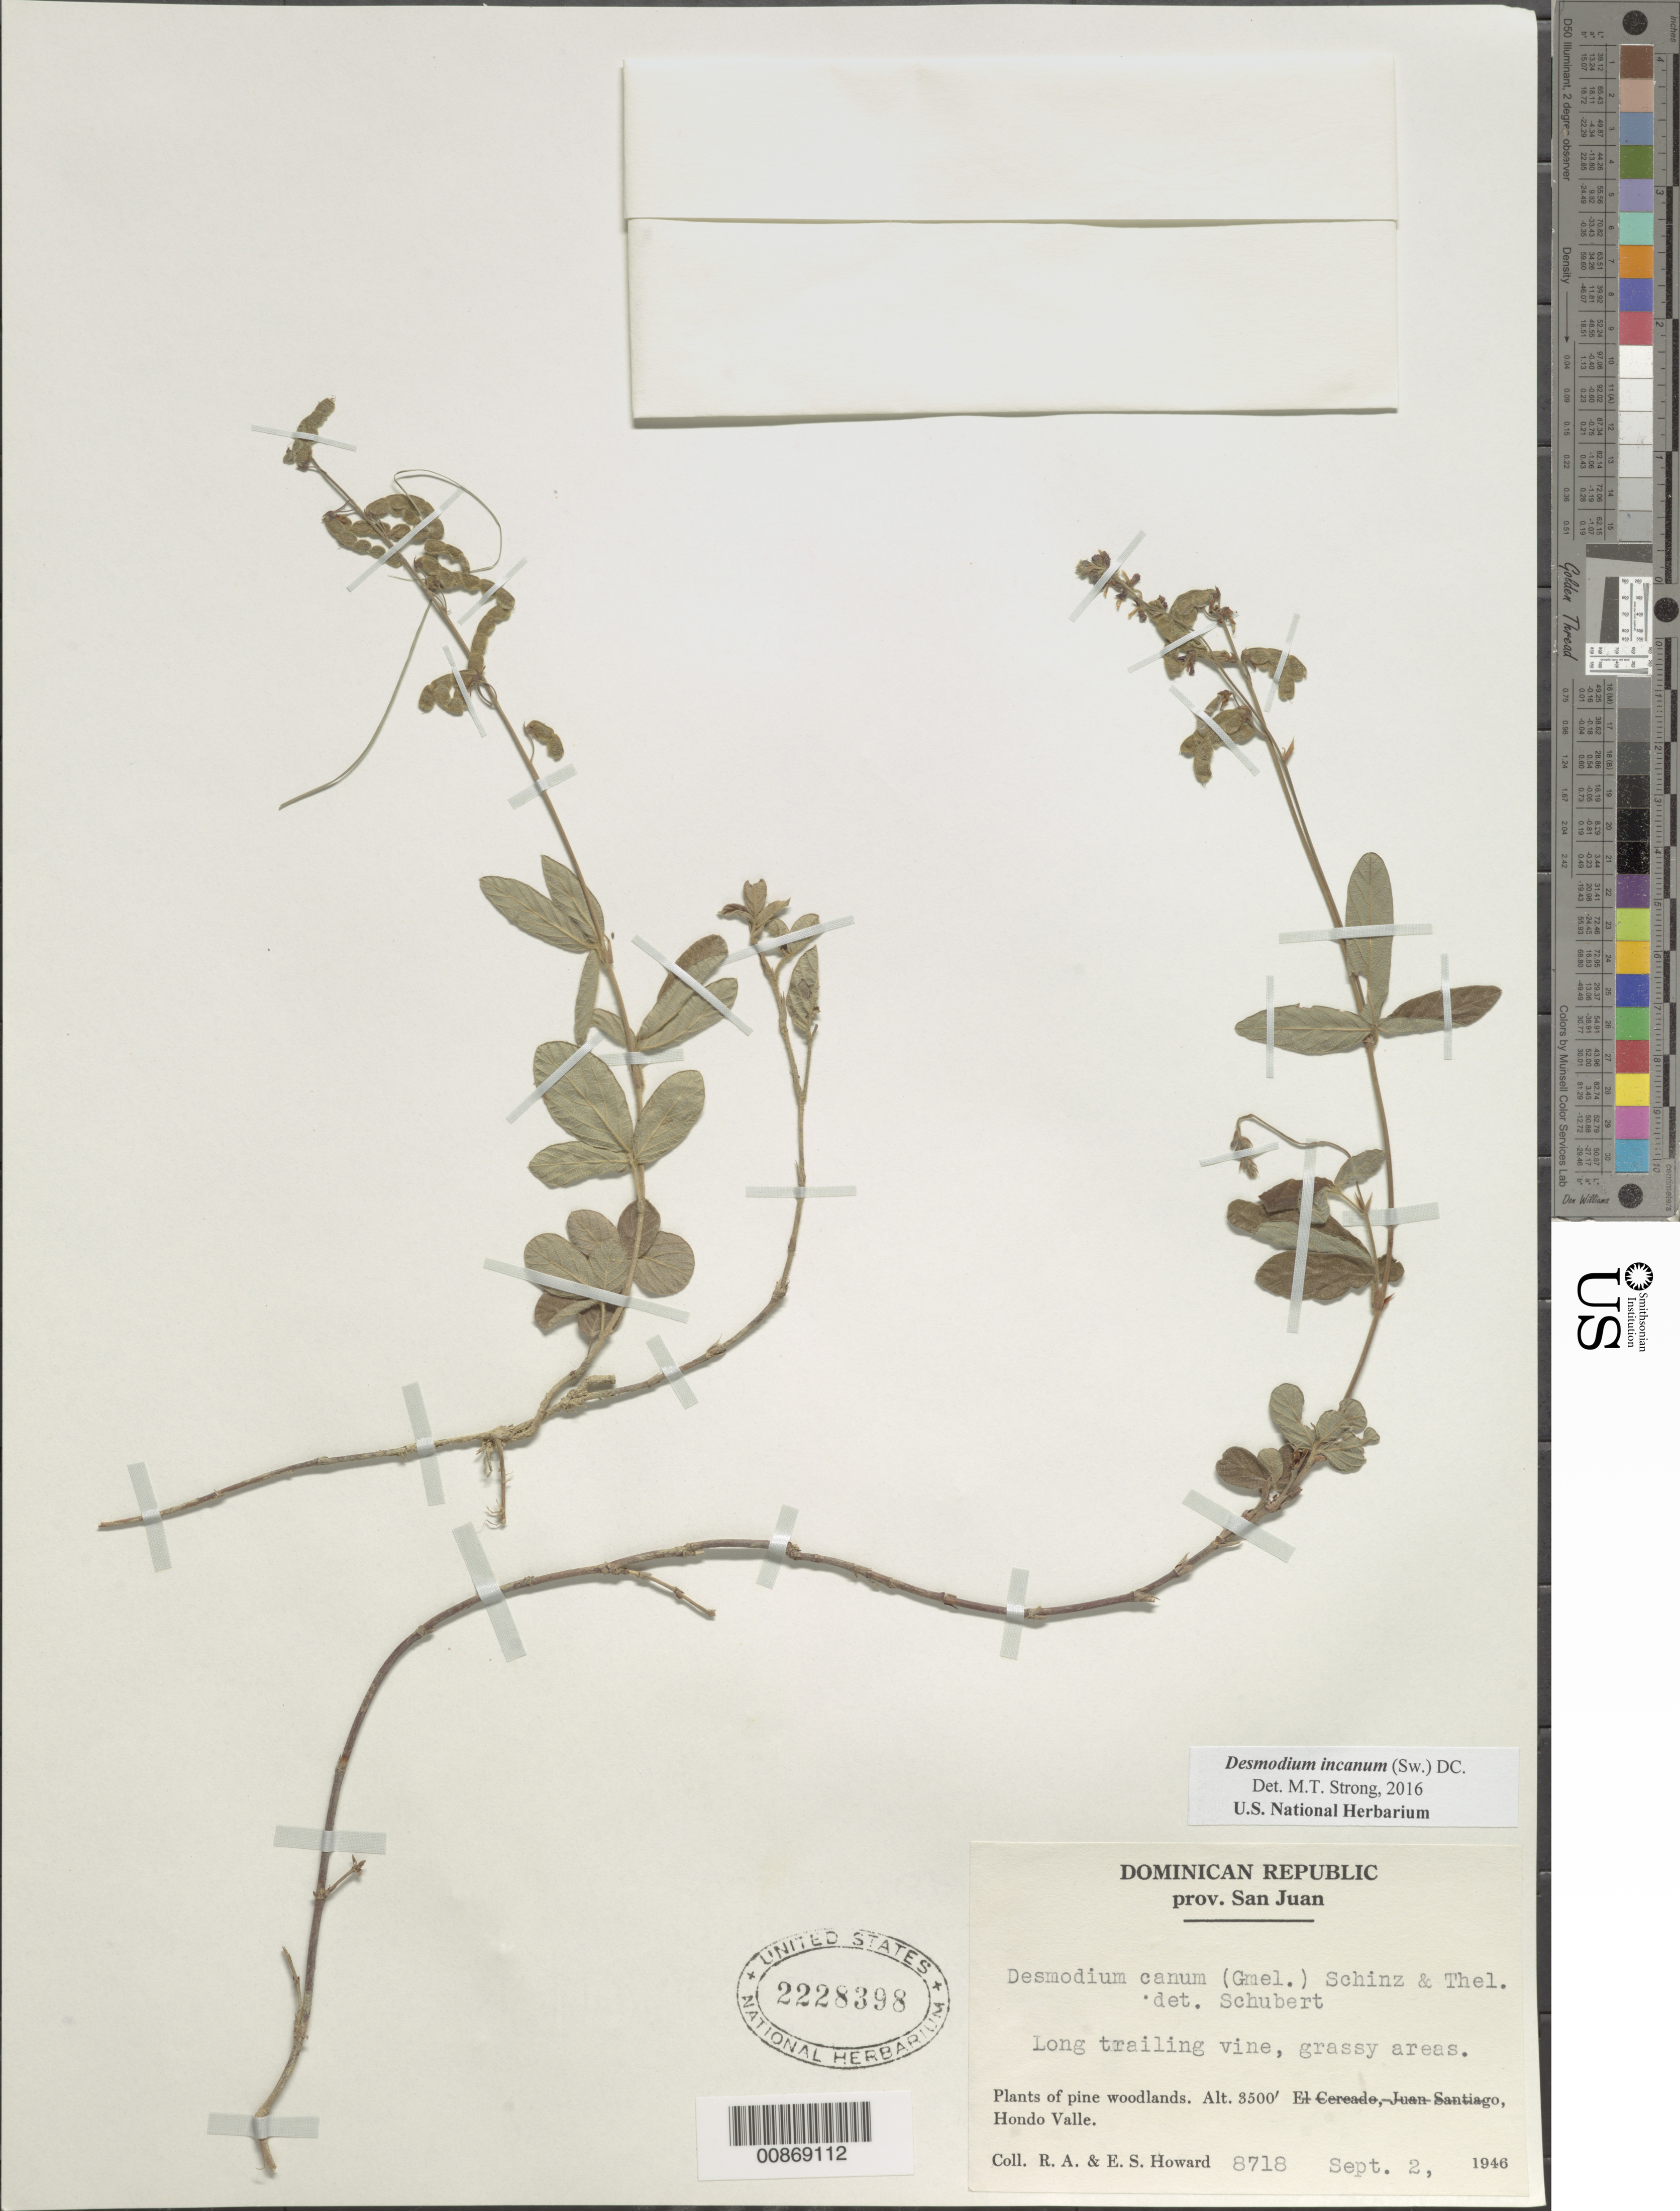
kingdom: Plantae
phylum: Tracheophyta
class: Magnoliopsida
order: Fabales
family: Fabaceae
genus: Desmodium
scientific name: Desmodium incanum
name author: (Sw.) DC.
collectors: R. A. Howard & E. S. Howard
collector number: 8718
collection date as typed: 02 Sep 1946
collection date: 1946-09-02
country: Dominican Republic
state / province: San Juan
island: Hispaniola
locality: Hondo Valle.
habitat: Grassy areas. Plants of pine woodlands.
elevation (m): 1067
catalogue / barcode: US 2228398